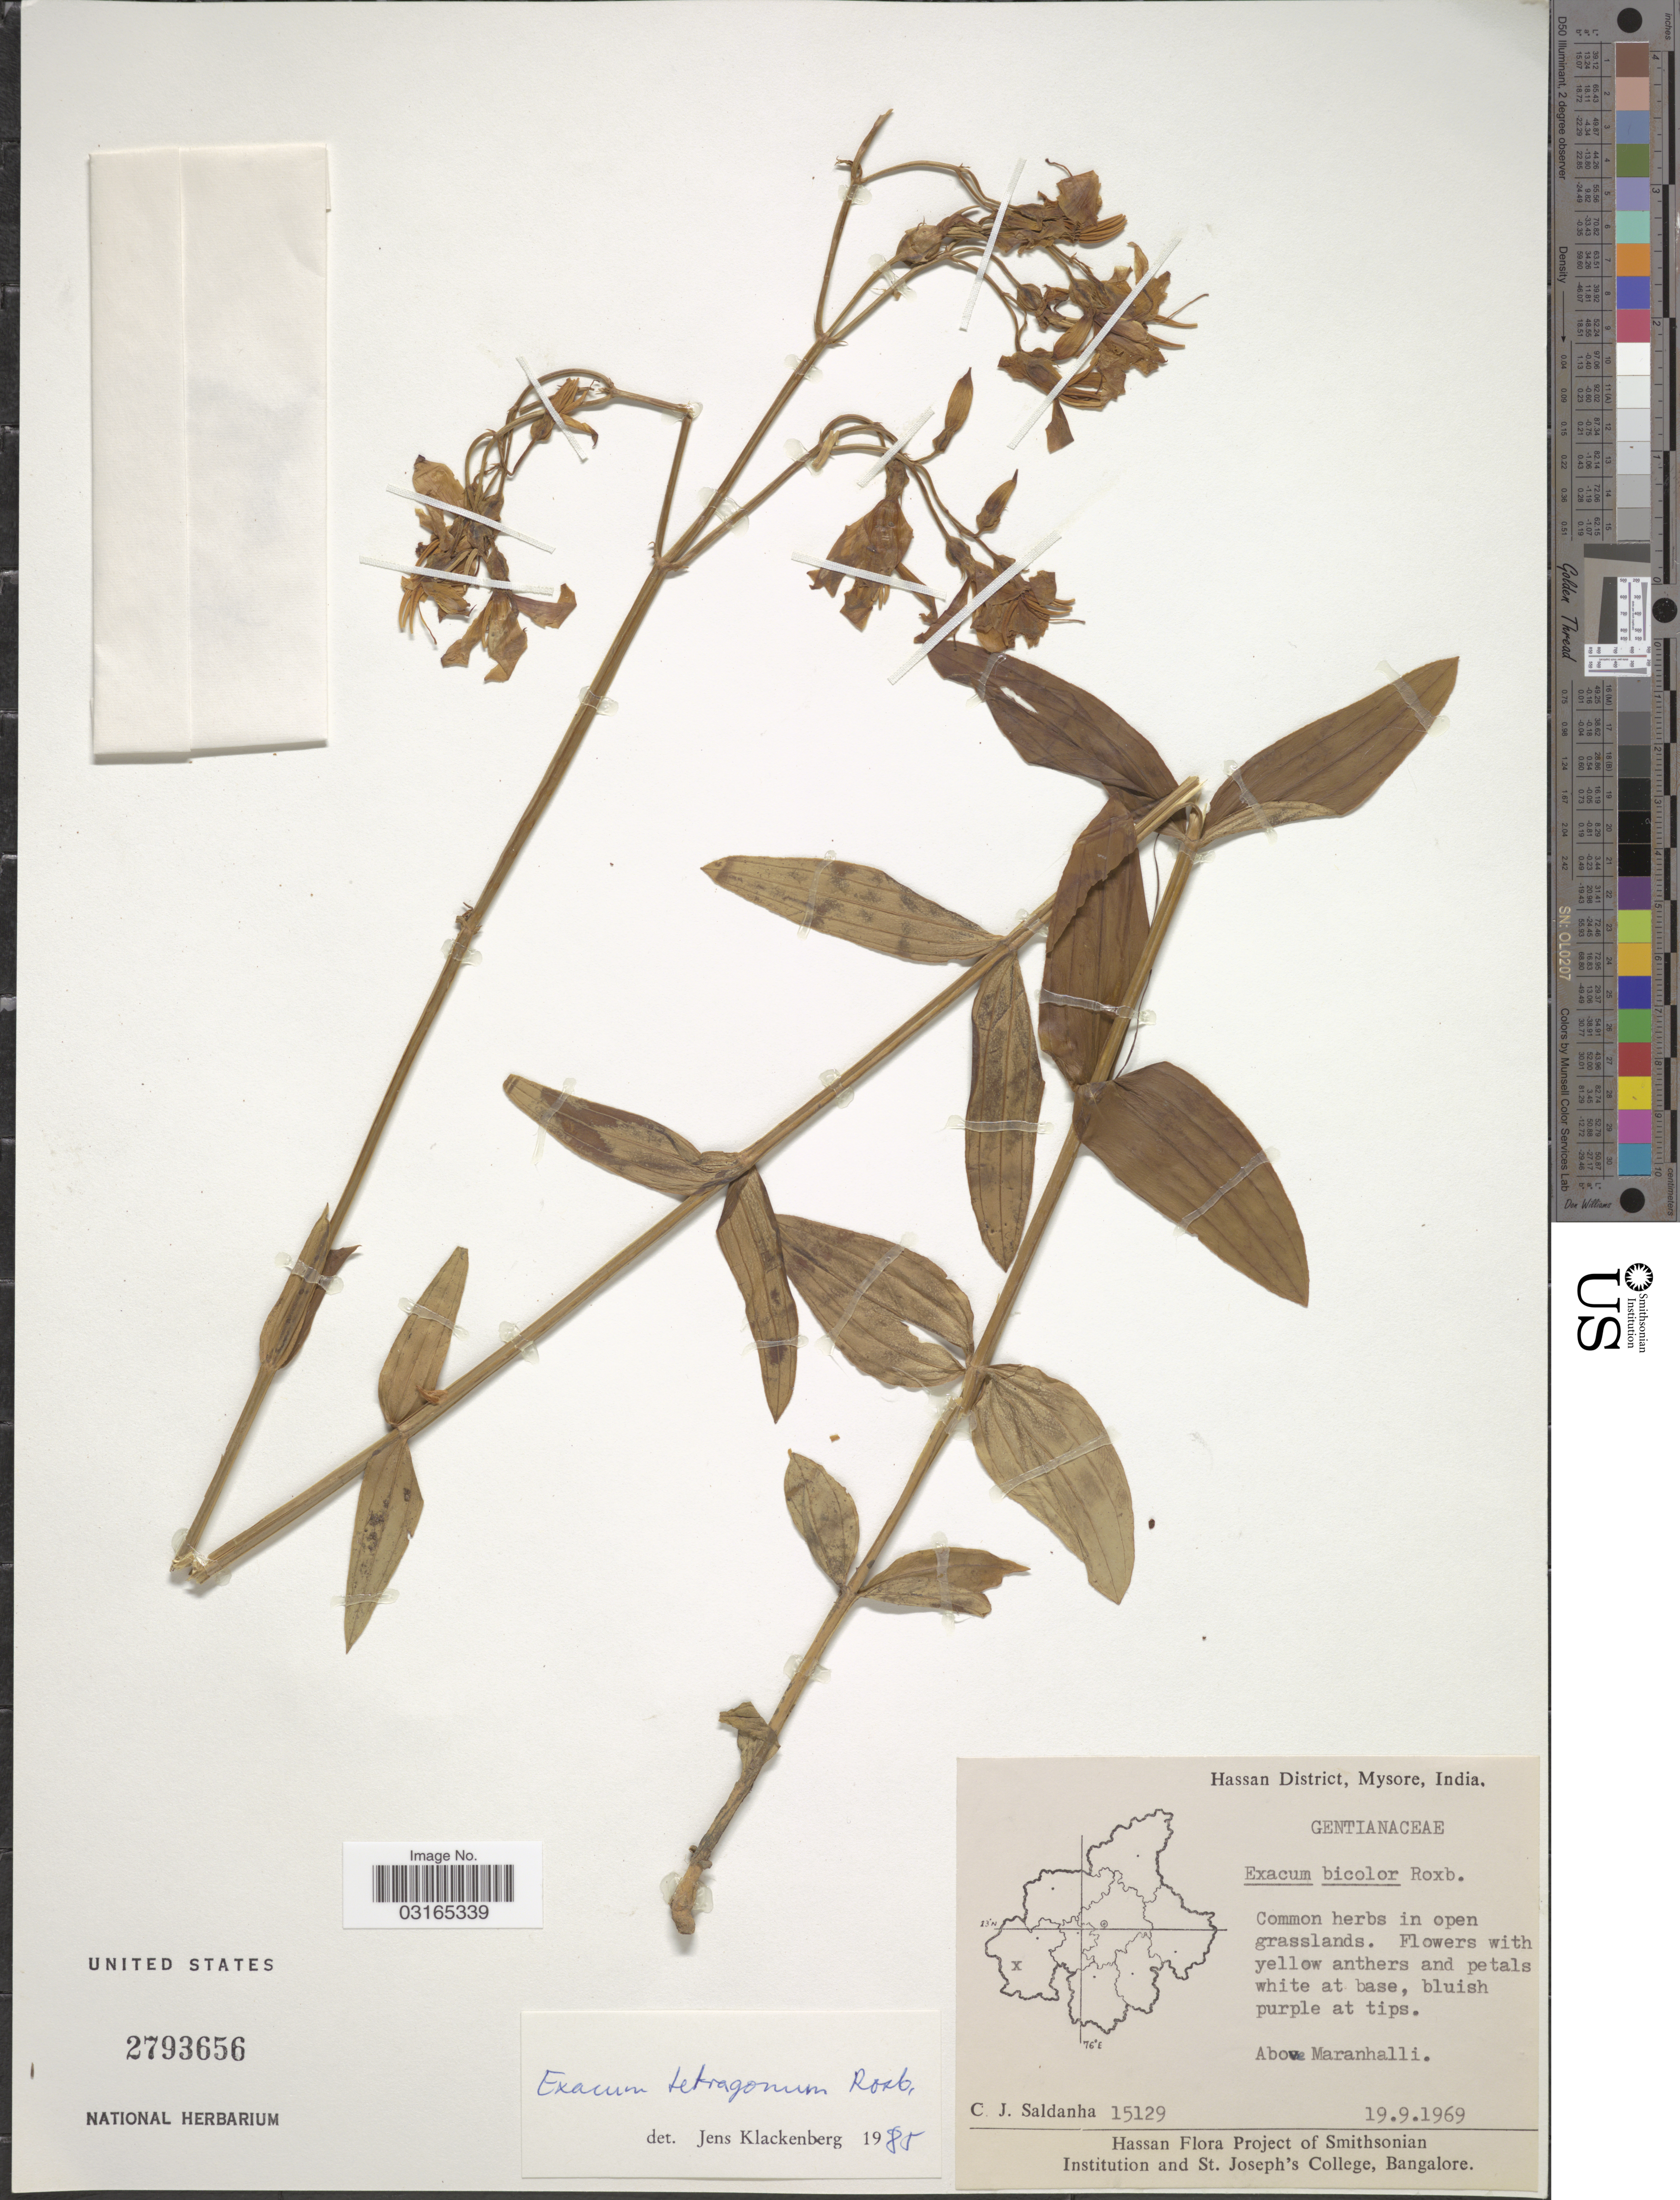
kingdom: Plantae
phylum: Tracheophyta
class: Magnoliopsida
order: Gentianales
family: Gentianaceae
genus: Exacum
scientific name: Exacum tetragonum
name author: Roxb.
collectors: C. J. Saldanha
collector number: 15129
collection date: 1969-09-19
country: India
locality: Hassan District, Mysore. Above Maranhalli.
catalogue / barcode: US 2793656